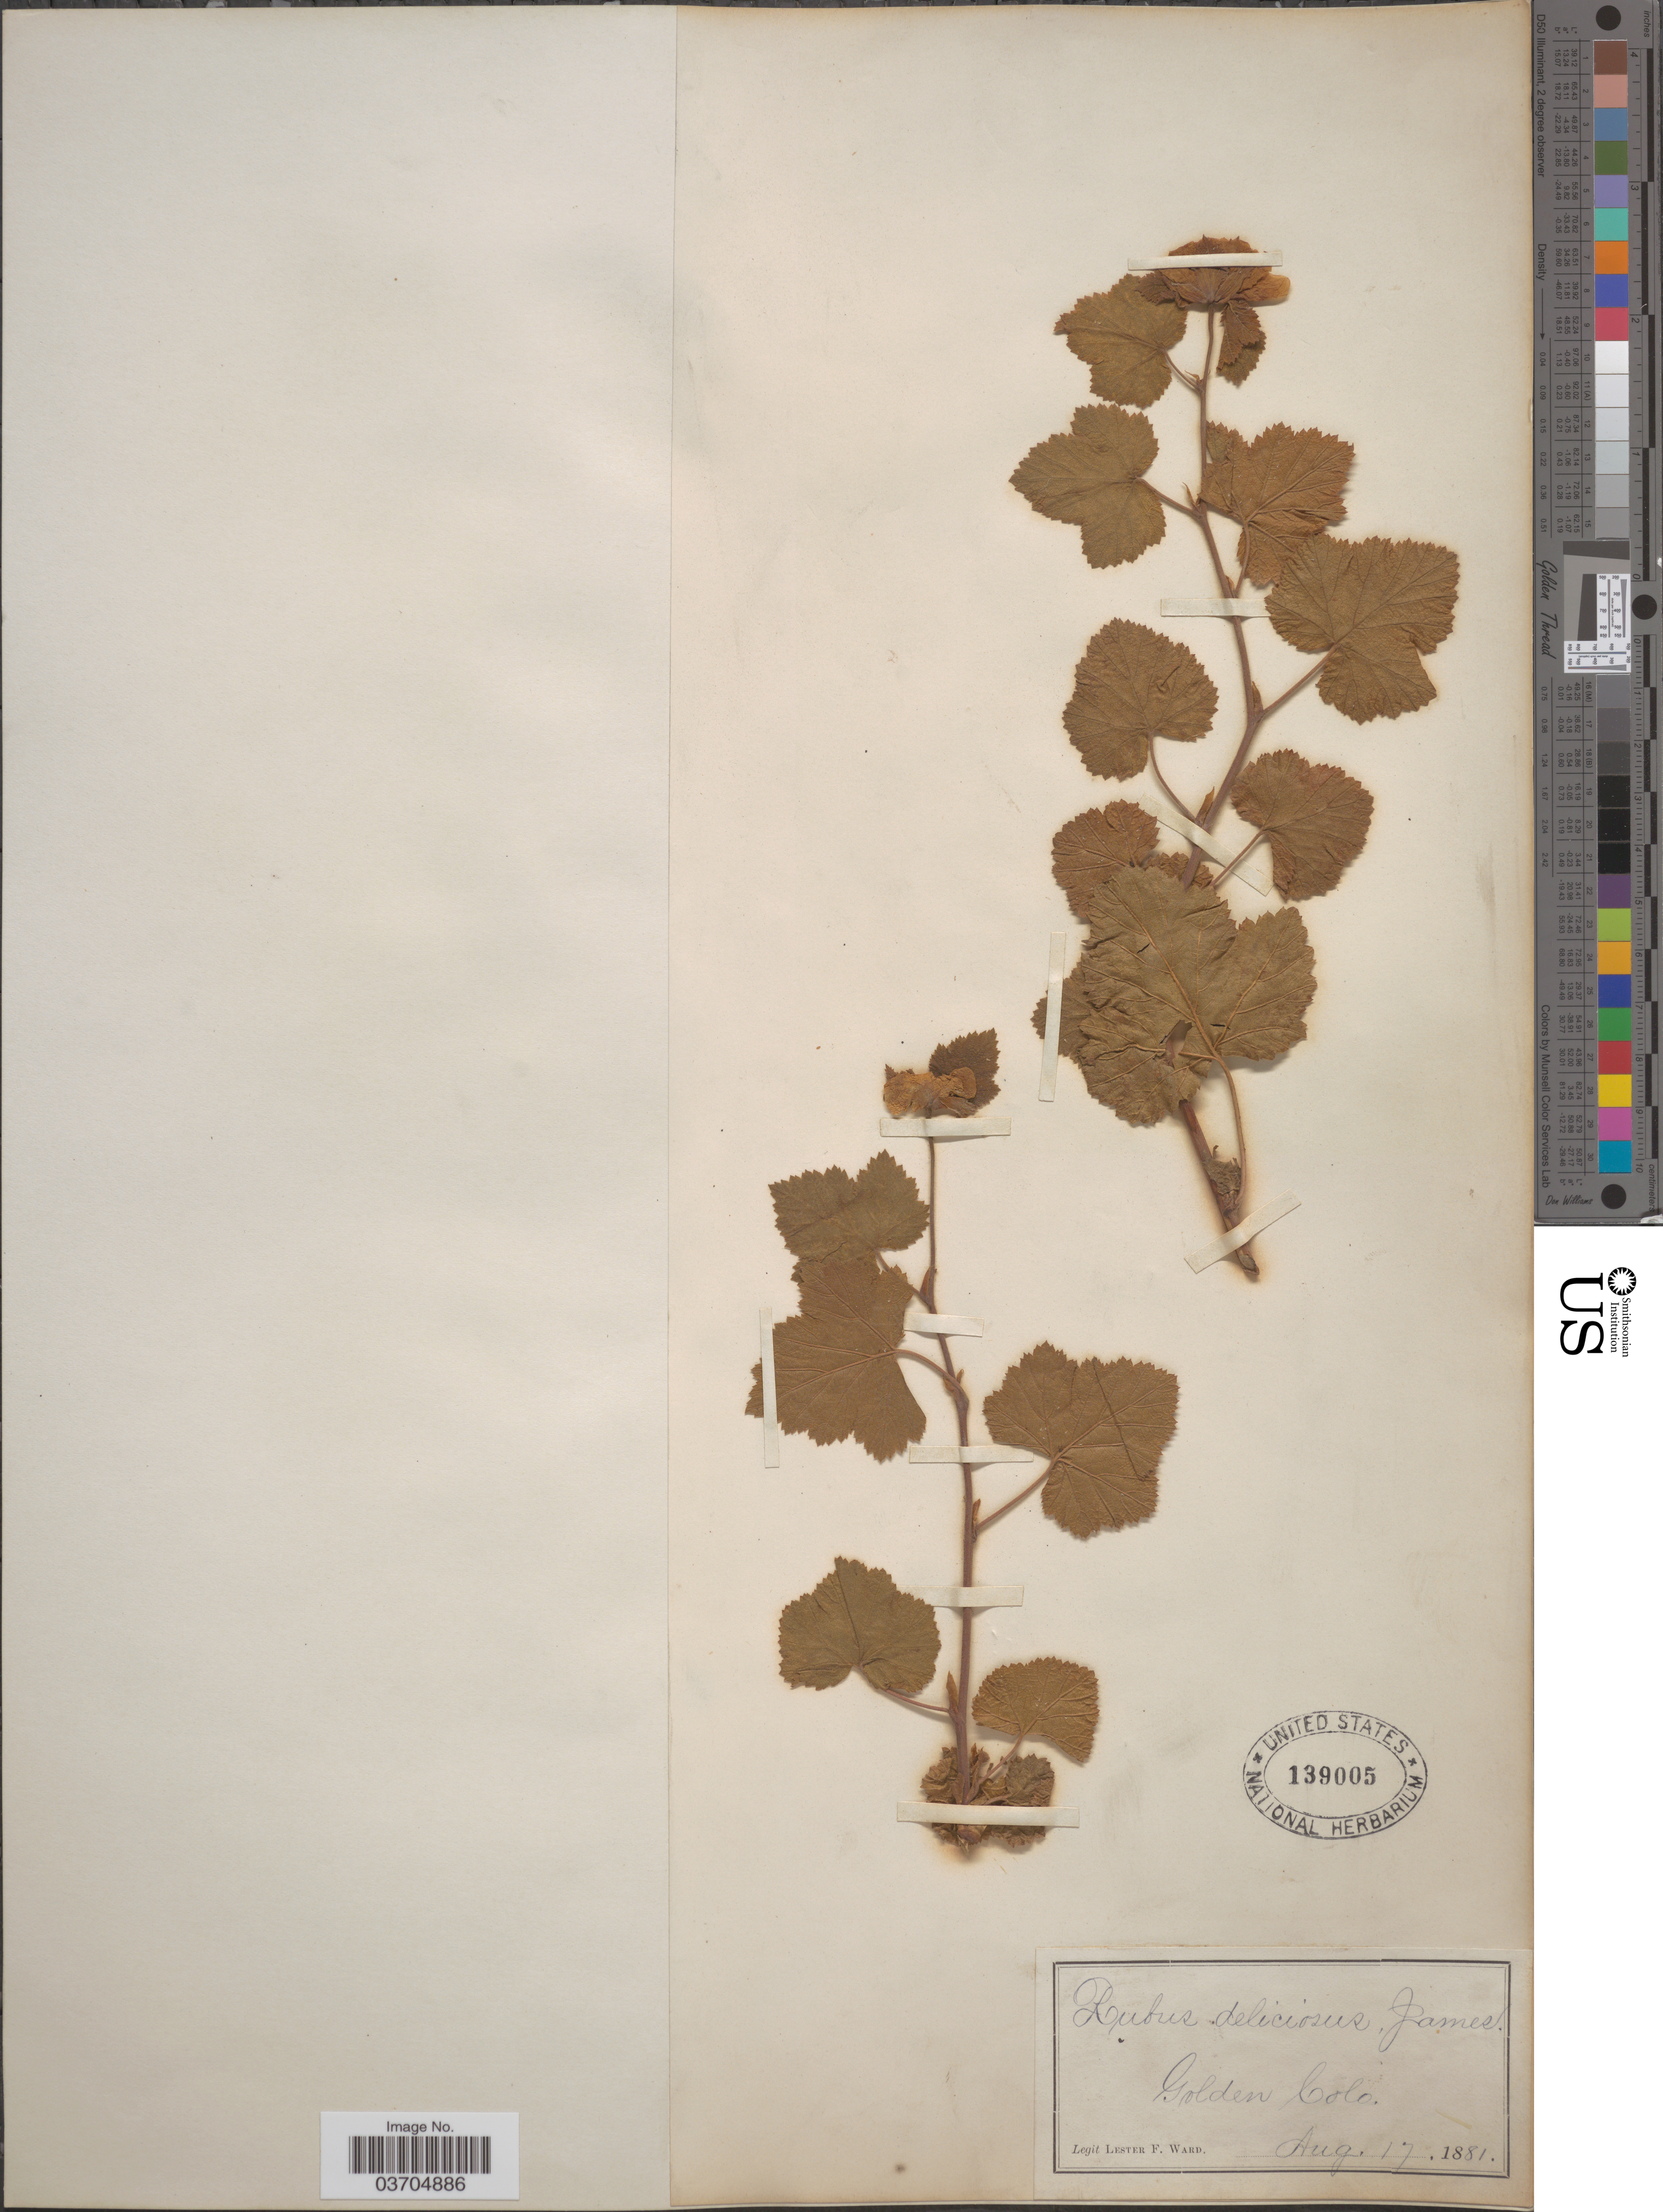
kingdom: Plantae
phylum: Tracheophyta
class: Magnoliopsida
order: Rosales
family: Rosaceae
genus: Rubus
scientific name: Rubus deliciosus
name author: Torr.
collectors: L. F. Ward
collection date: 1881-08-17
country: United States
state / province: Colorado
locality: Golden.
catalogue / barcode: US 139005